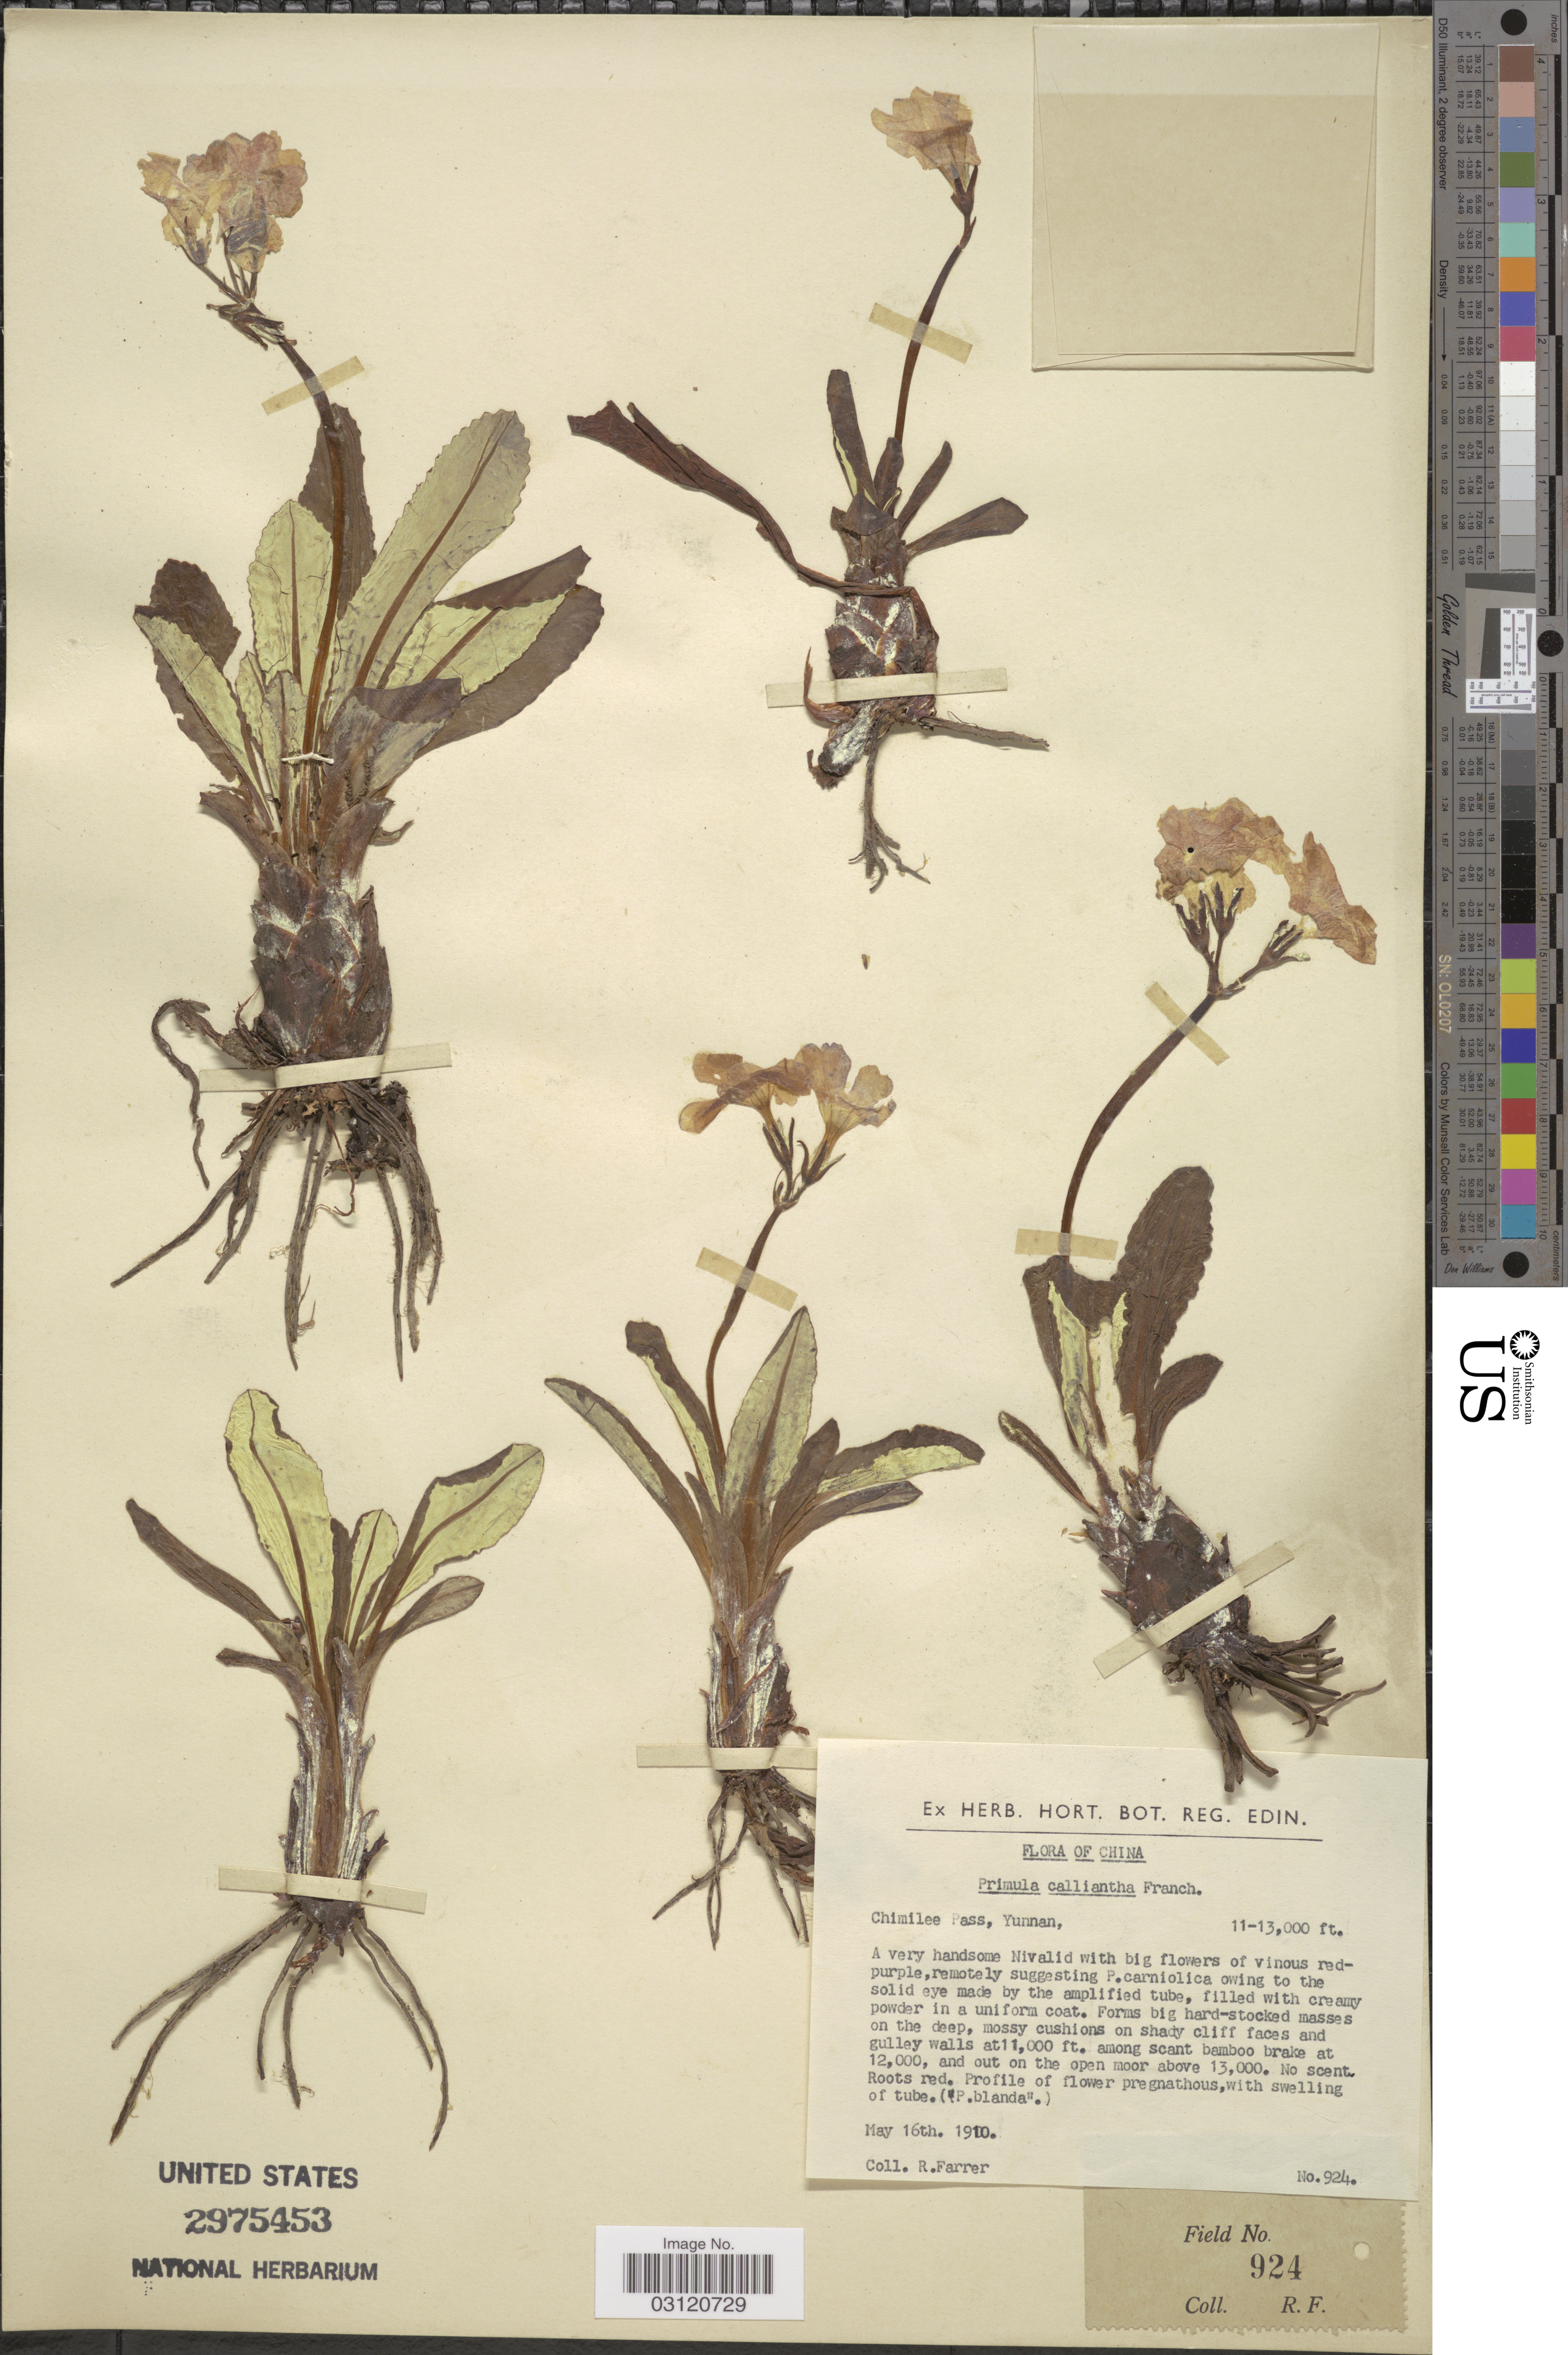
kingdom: Plantae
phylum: Tracheophyta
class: Magnoliopsida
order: Ericales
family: Primulaceae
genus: Primula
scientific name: Primula calliantha subsp. bryophila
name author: (Balf. f. & Farrer) W.W. Sm. & Forrest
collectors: R. Farrer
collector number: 924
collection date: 1910-05-16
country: China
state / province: Yunnan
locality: Chimilee Pass.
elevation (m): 3353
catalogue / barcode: US 2975453